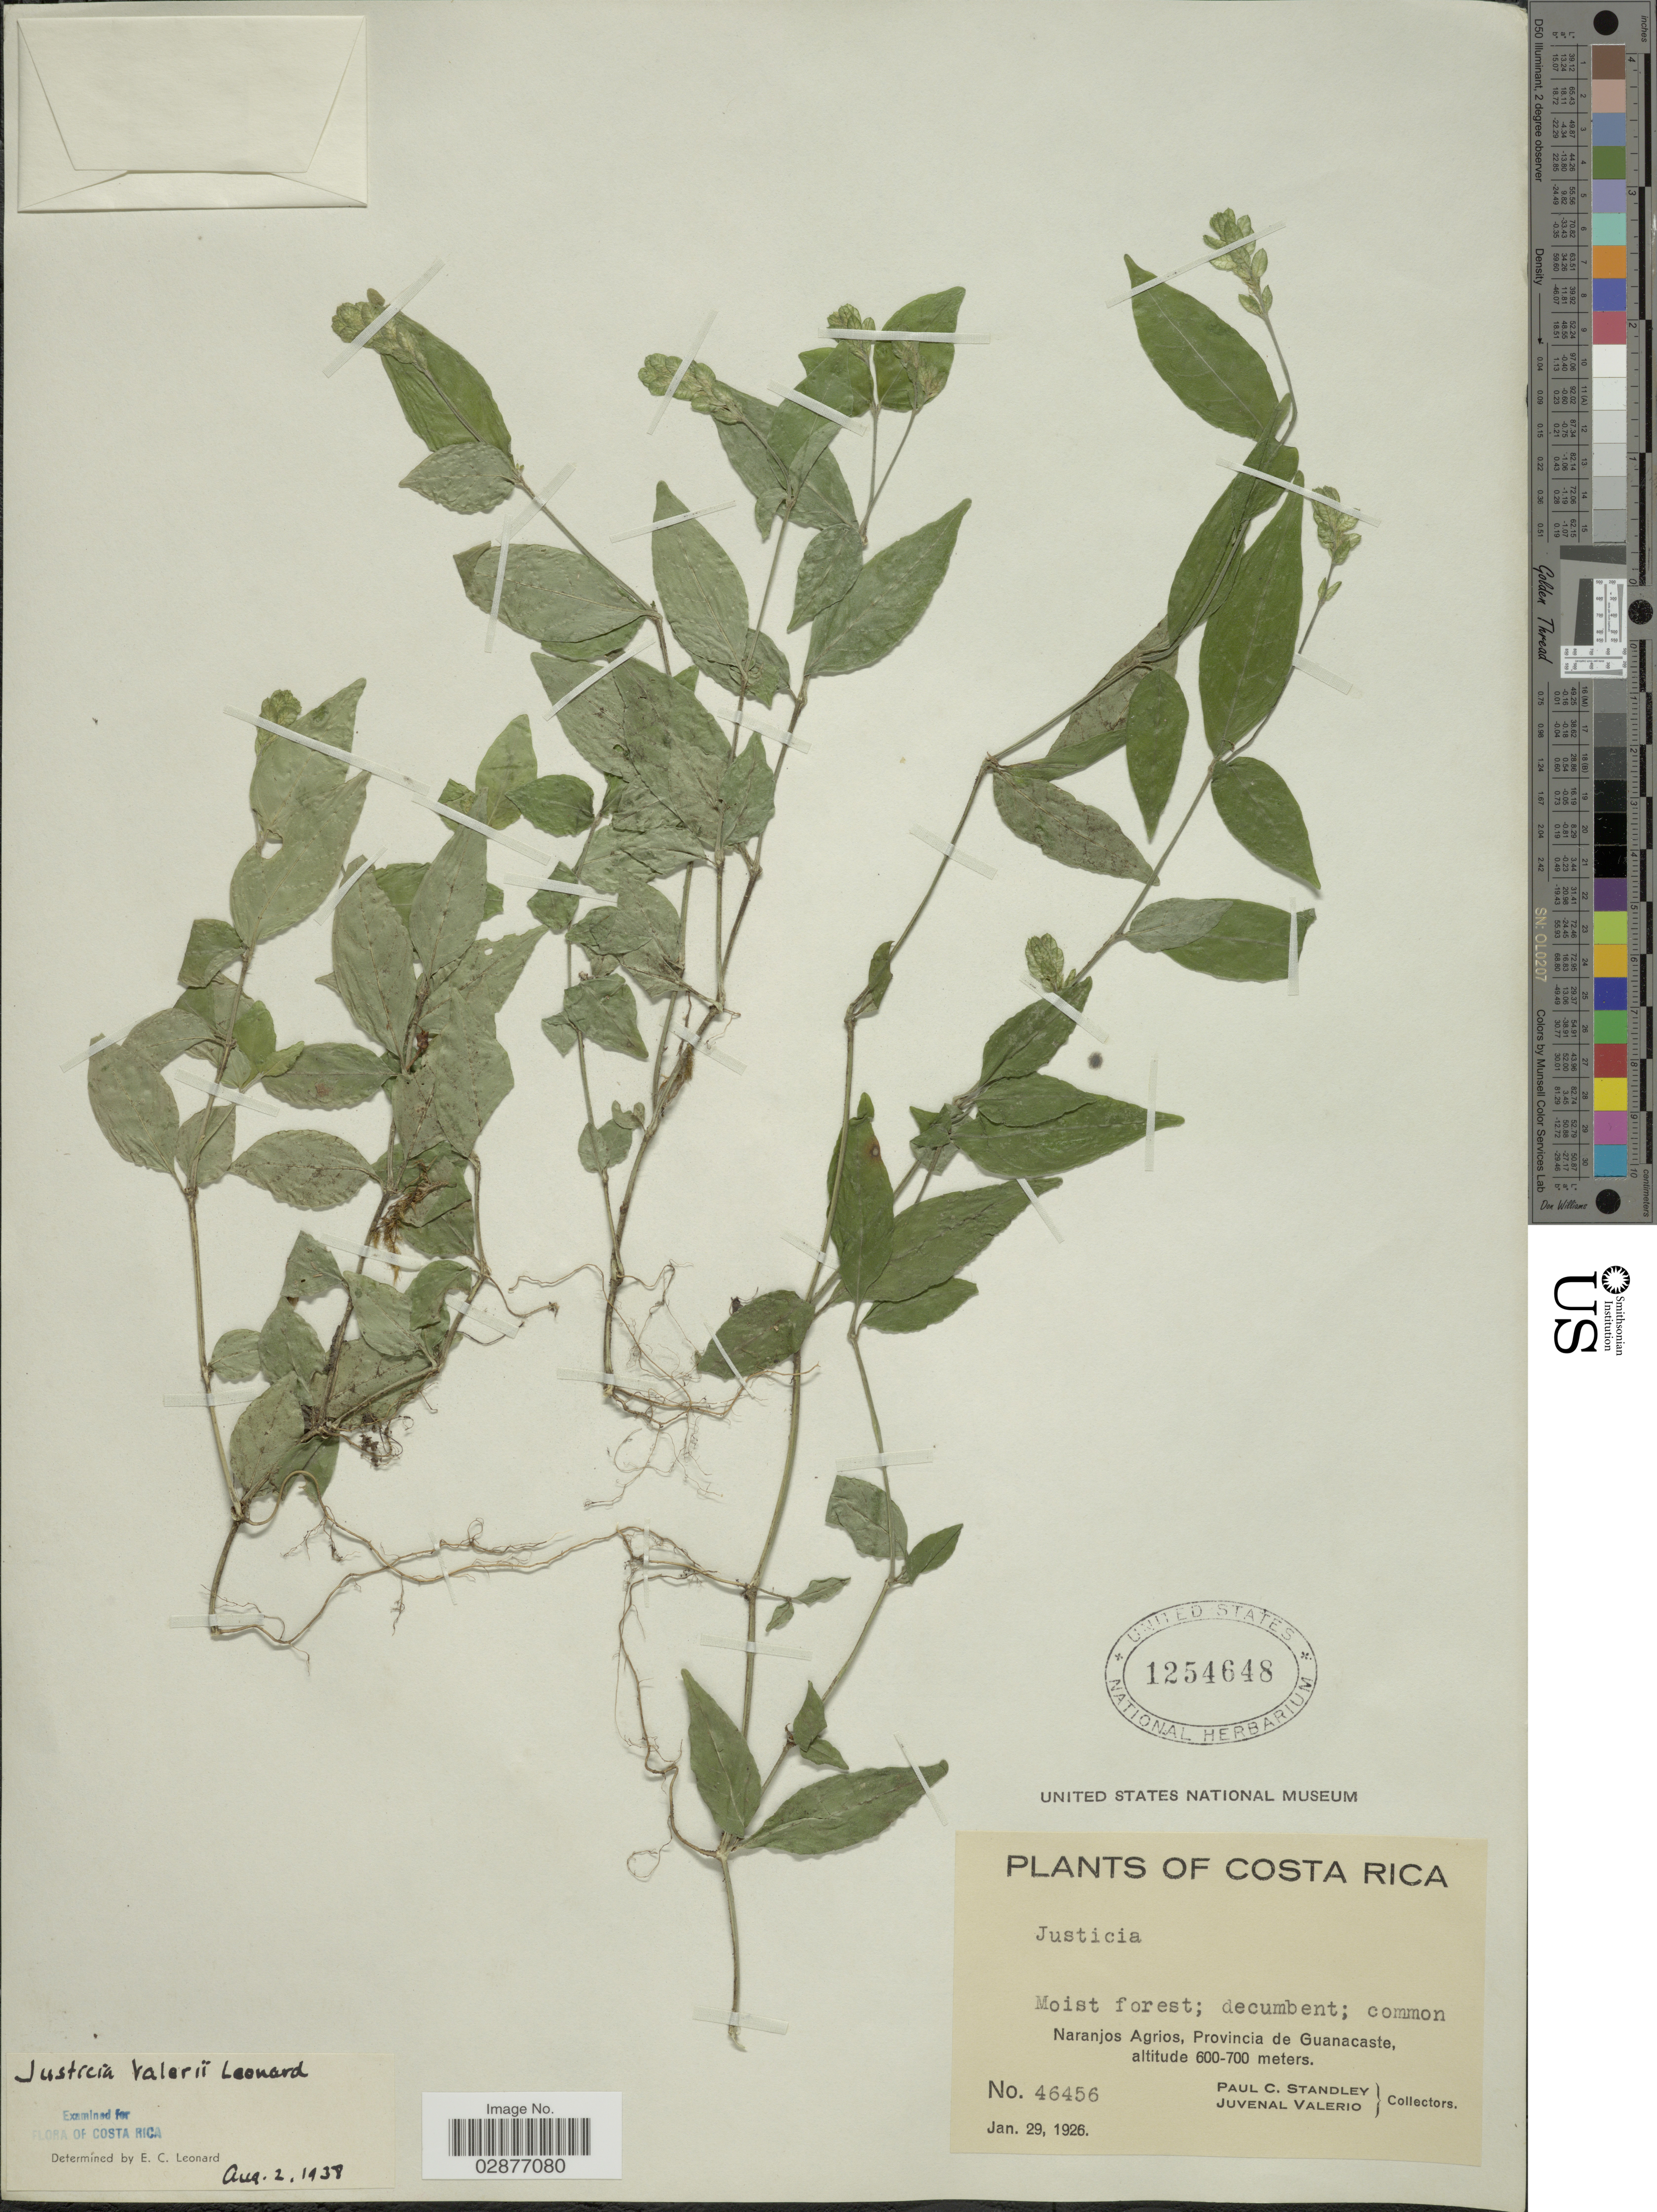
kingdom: Plantae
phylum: Tracheophyta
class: Magnoliopsida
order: Lamiales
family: Acanthaceae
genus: Justicia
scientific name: Justicia valerioi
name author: Leonard in Standl.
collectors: P. C. Standley & J. Valerio R.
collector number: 46456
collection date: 1926-01-29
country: Costa Rica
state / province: Guanacaste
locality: Naranjos Agrios.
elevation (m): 600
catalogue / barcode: US 1254648